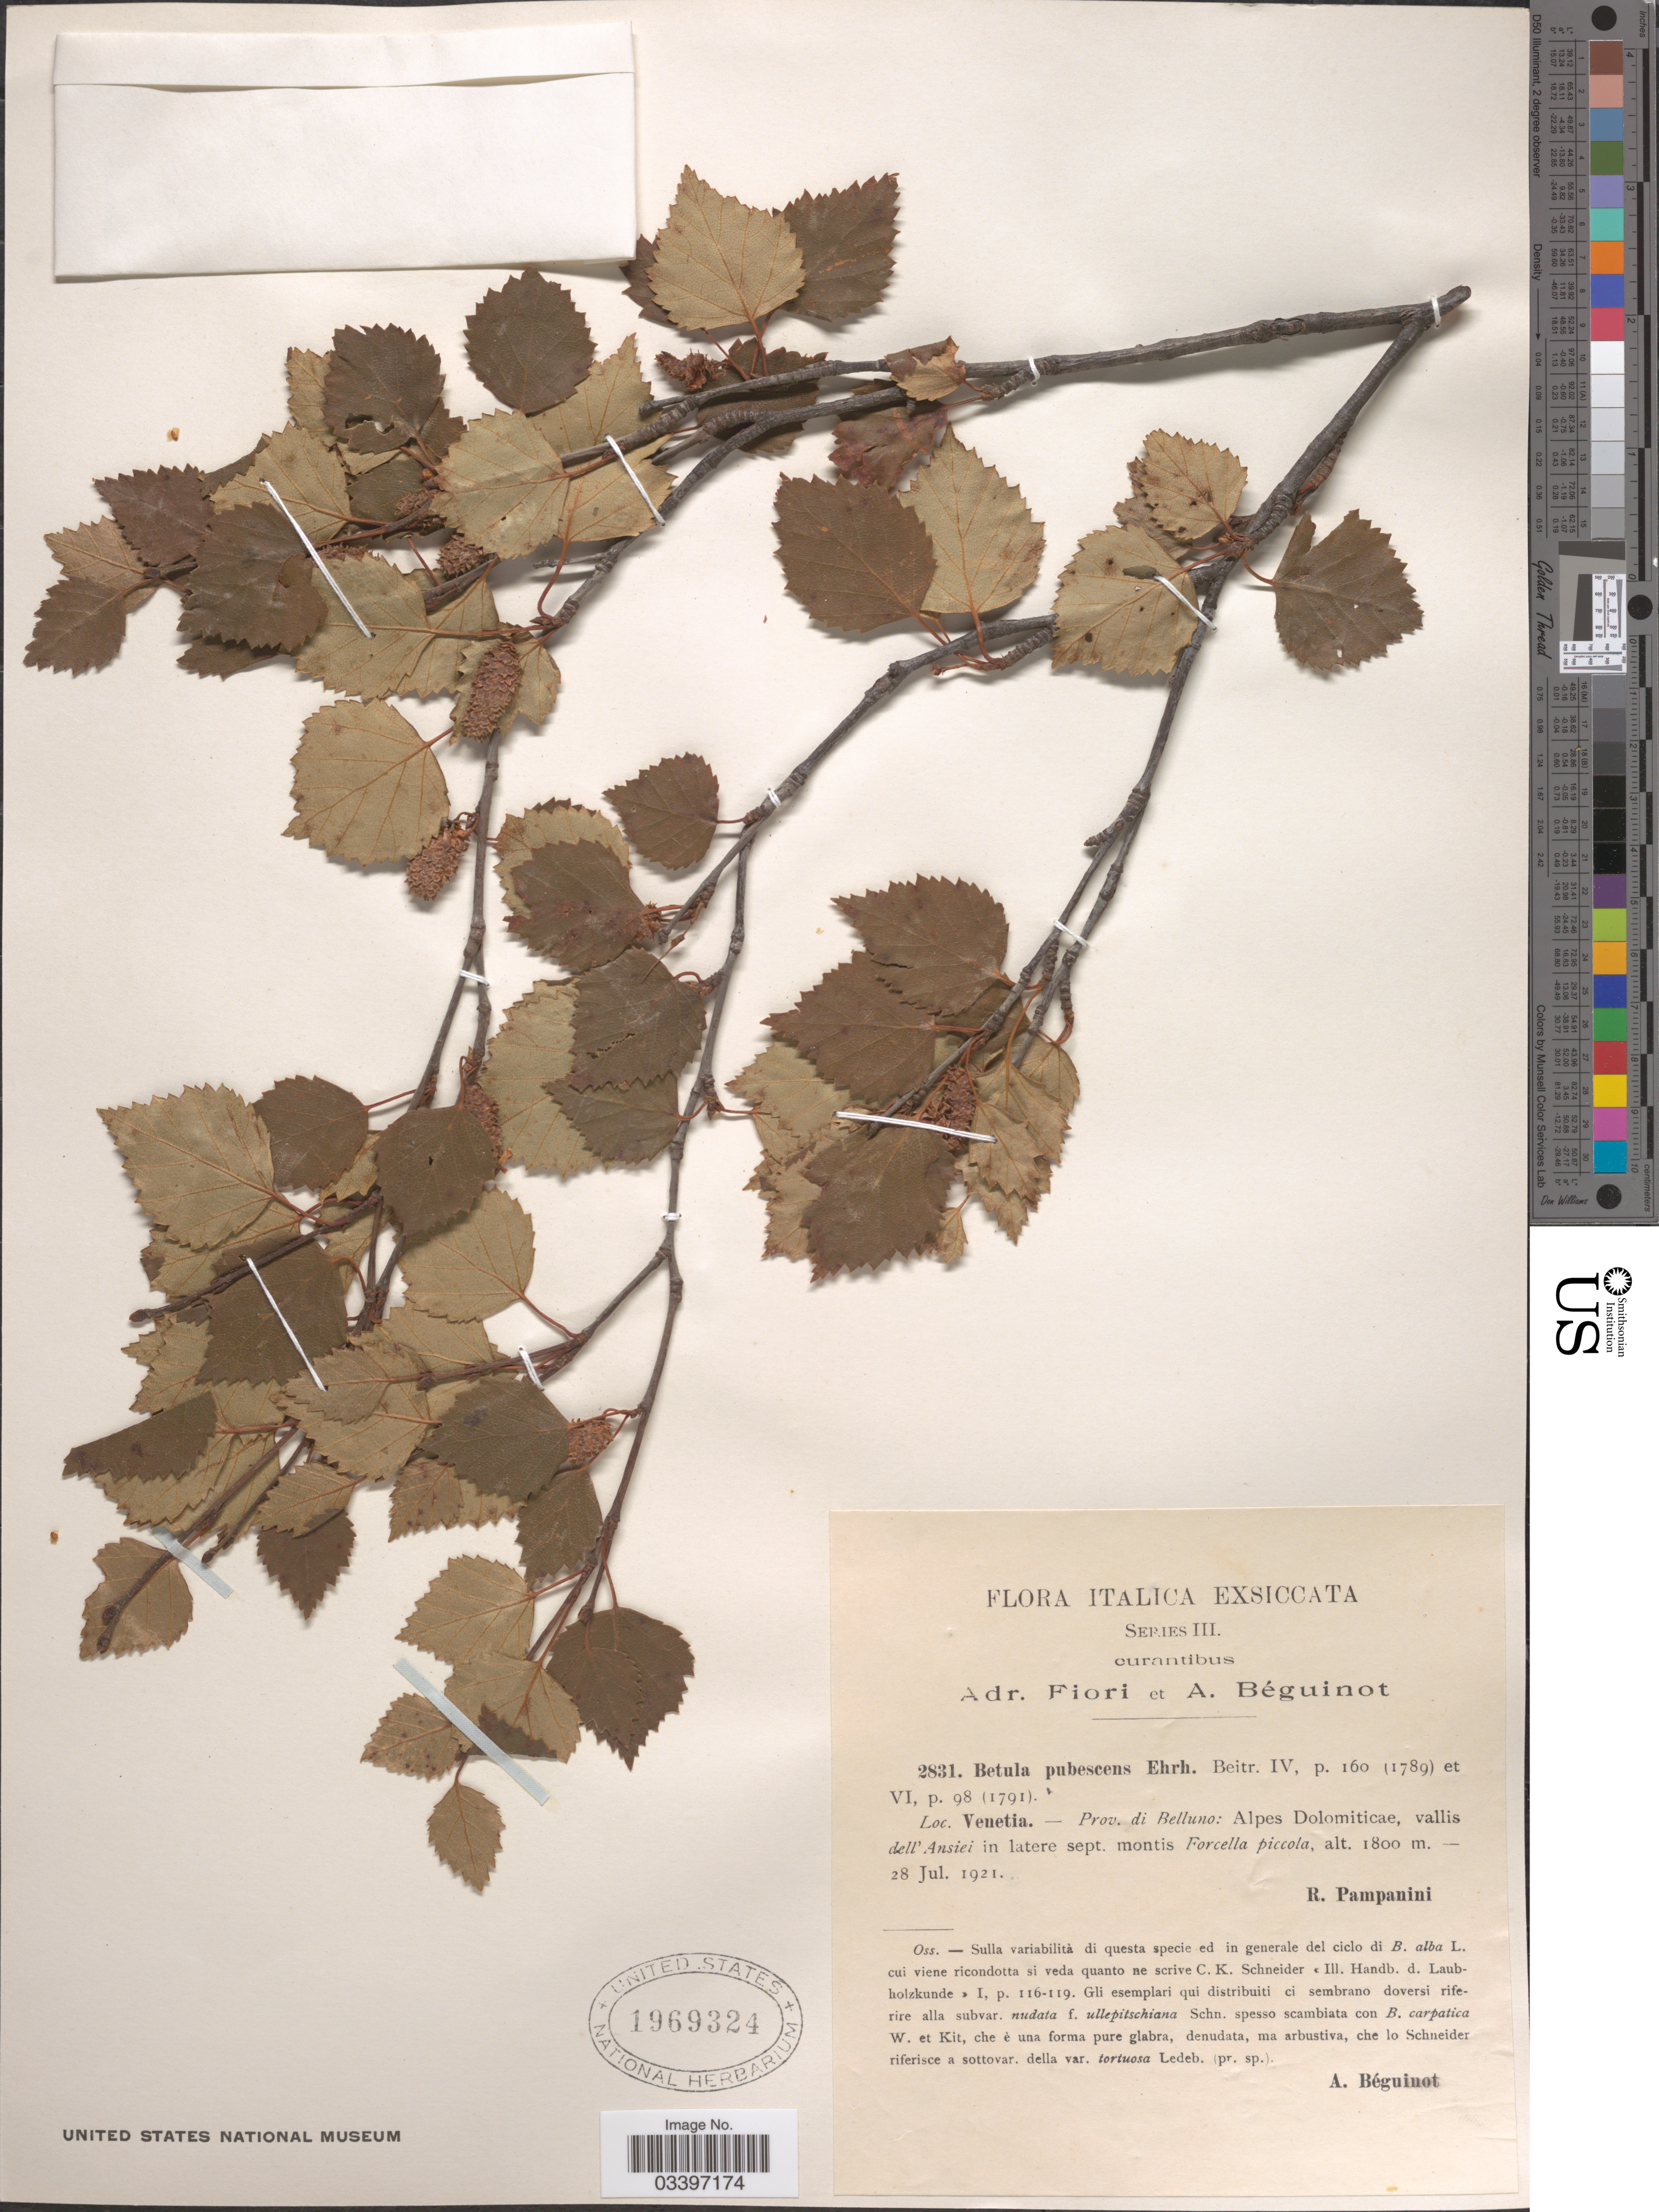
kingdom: Plantae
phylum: Tracheophyta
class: Magnoliopsida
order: Fagales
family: Betulaceae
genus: Betula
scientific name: Betula pubescens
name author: Ehrh.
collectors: R. Pampanini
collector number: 2831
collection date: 1921-07-28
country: Italy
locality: Venetia. Prov. de Belluno: Alpes Dolomiticae, vallis dell'Ansiei in latere sept. montis Forcella piccola.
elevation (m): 1800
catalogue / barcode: US 1969324